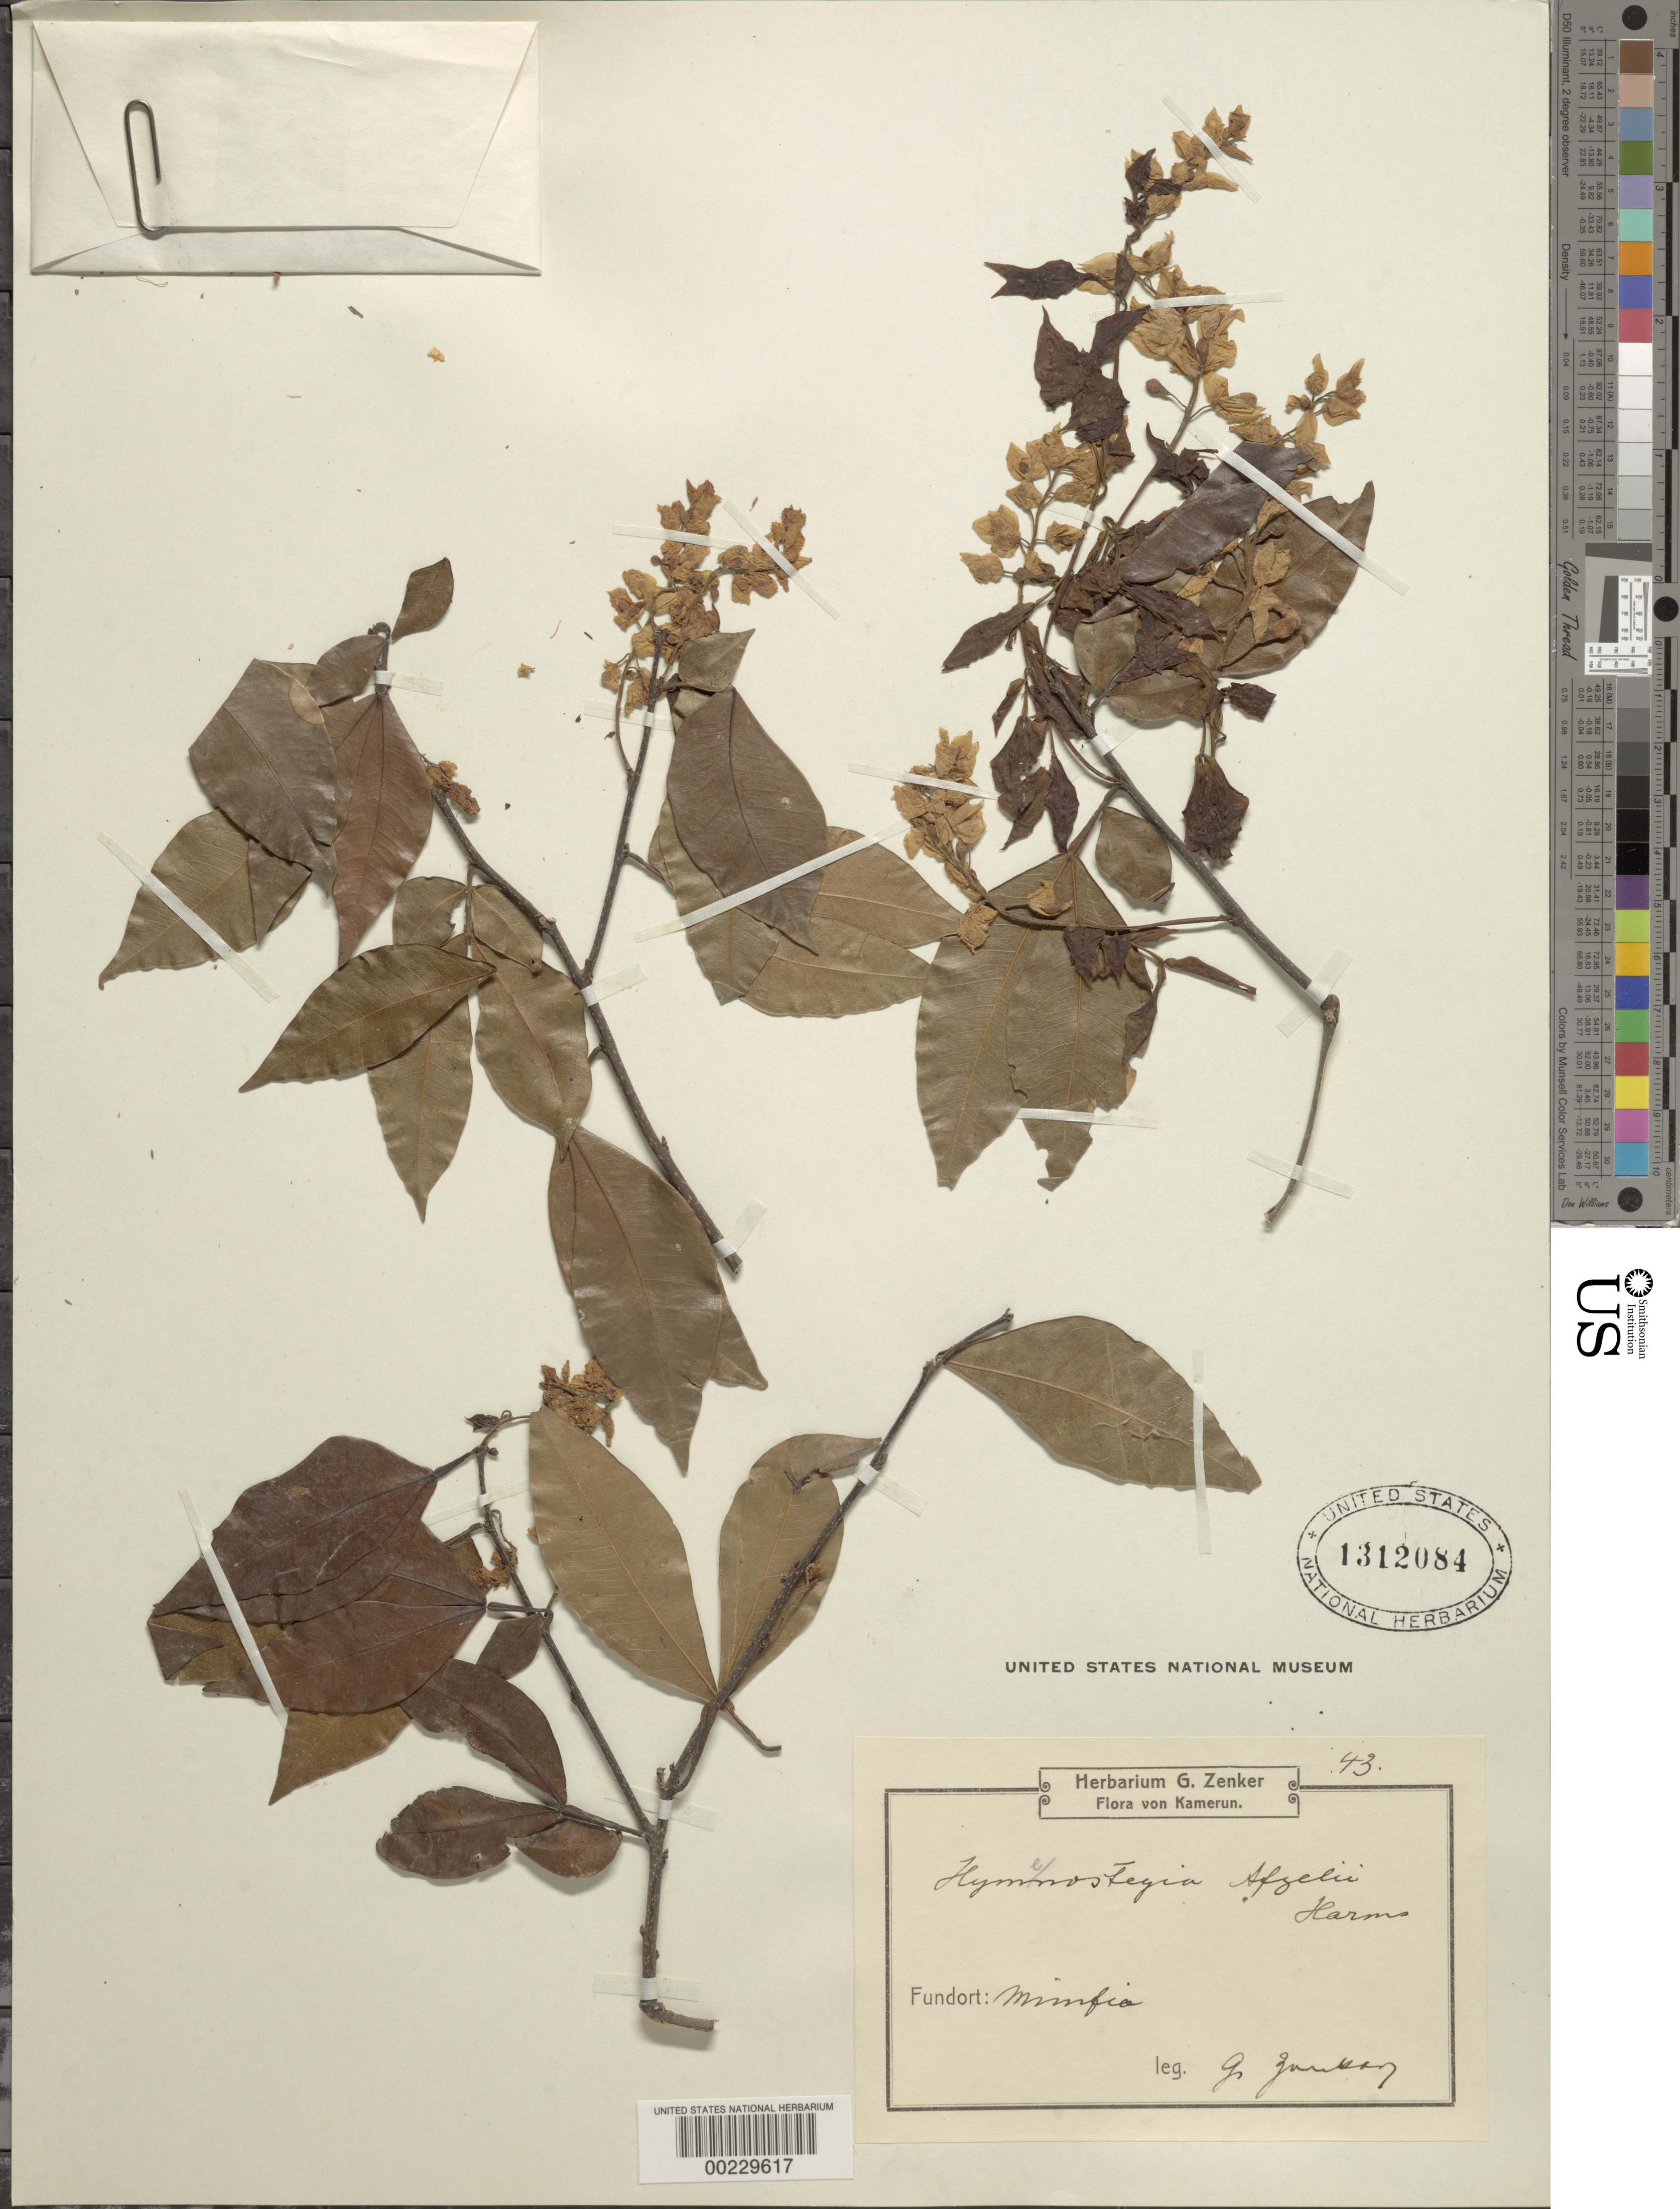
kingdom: Plantae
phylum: Tracheophyta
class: Magnoliopsida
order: Fabales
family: Fabaceae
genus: Annea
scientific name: Annea afzelii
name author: (Oliv.) Mackinder & Wieringa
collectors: G. A. Zenker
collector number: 43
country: Cameroon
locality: Mimfia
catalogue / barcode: US 1312084